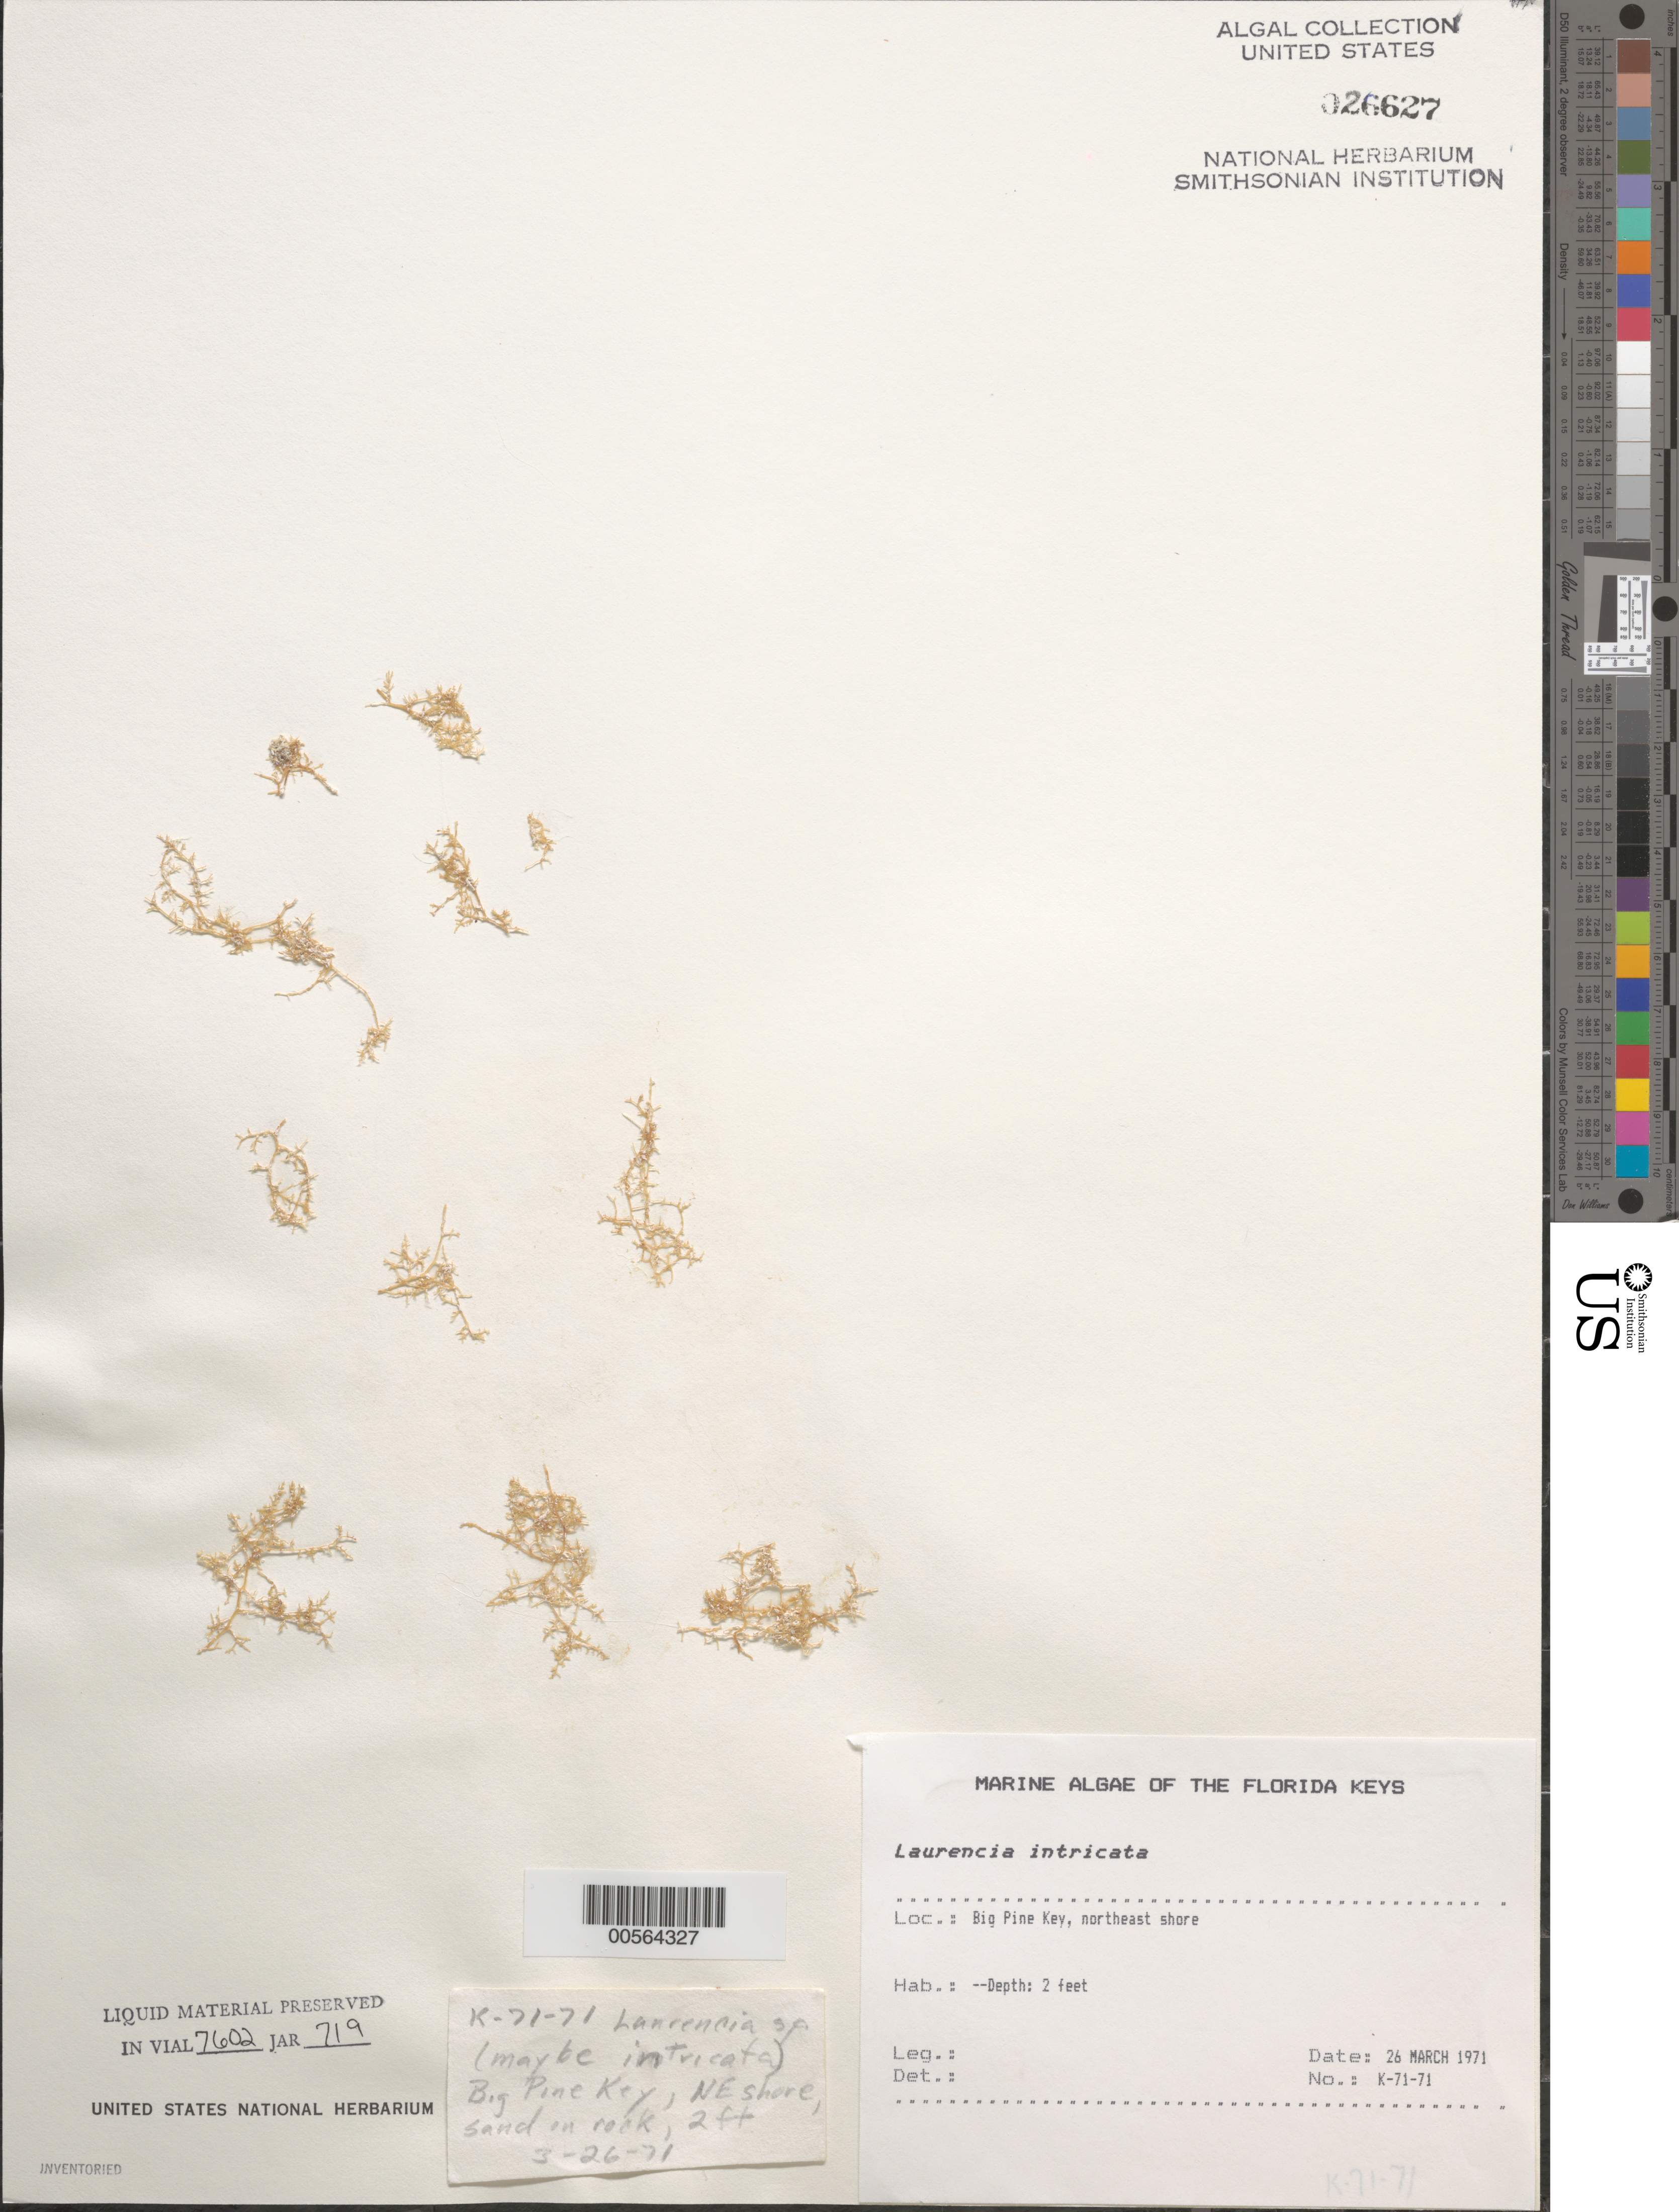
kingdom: Plantae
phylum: Rhodophyta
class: Florideophyceae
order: Ceramiales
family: Rhodomelaceae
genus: Laurencia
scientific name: Laurencia intricata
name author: J.V.Lamouroux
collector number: K-71-71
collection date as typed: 26 Mar 1971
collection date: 1971-03-26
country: United States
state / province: Florida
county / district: Monroe County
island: Big Pine Key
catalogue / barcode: US 26627